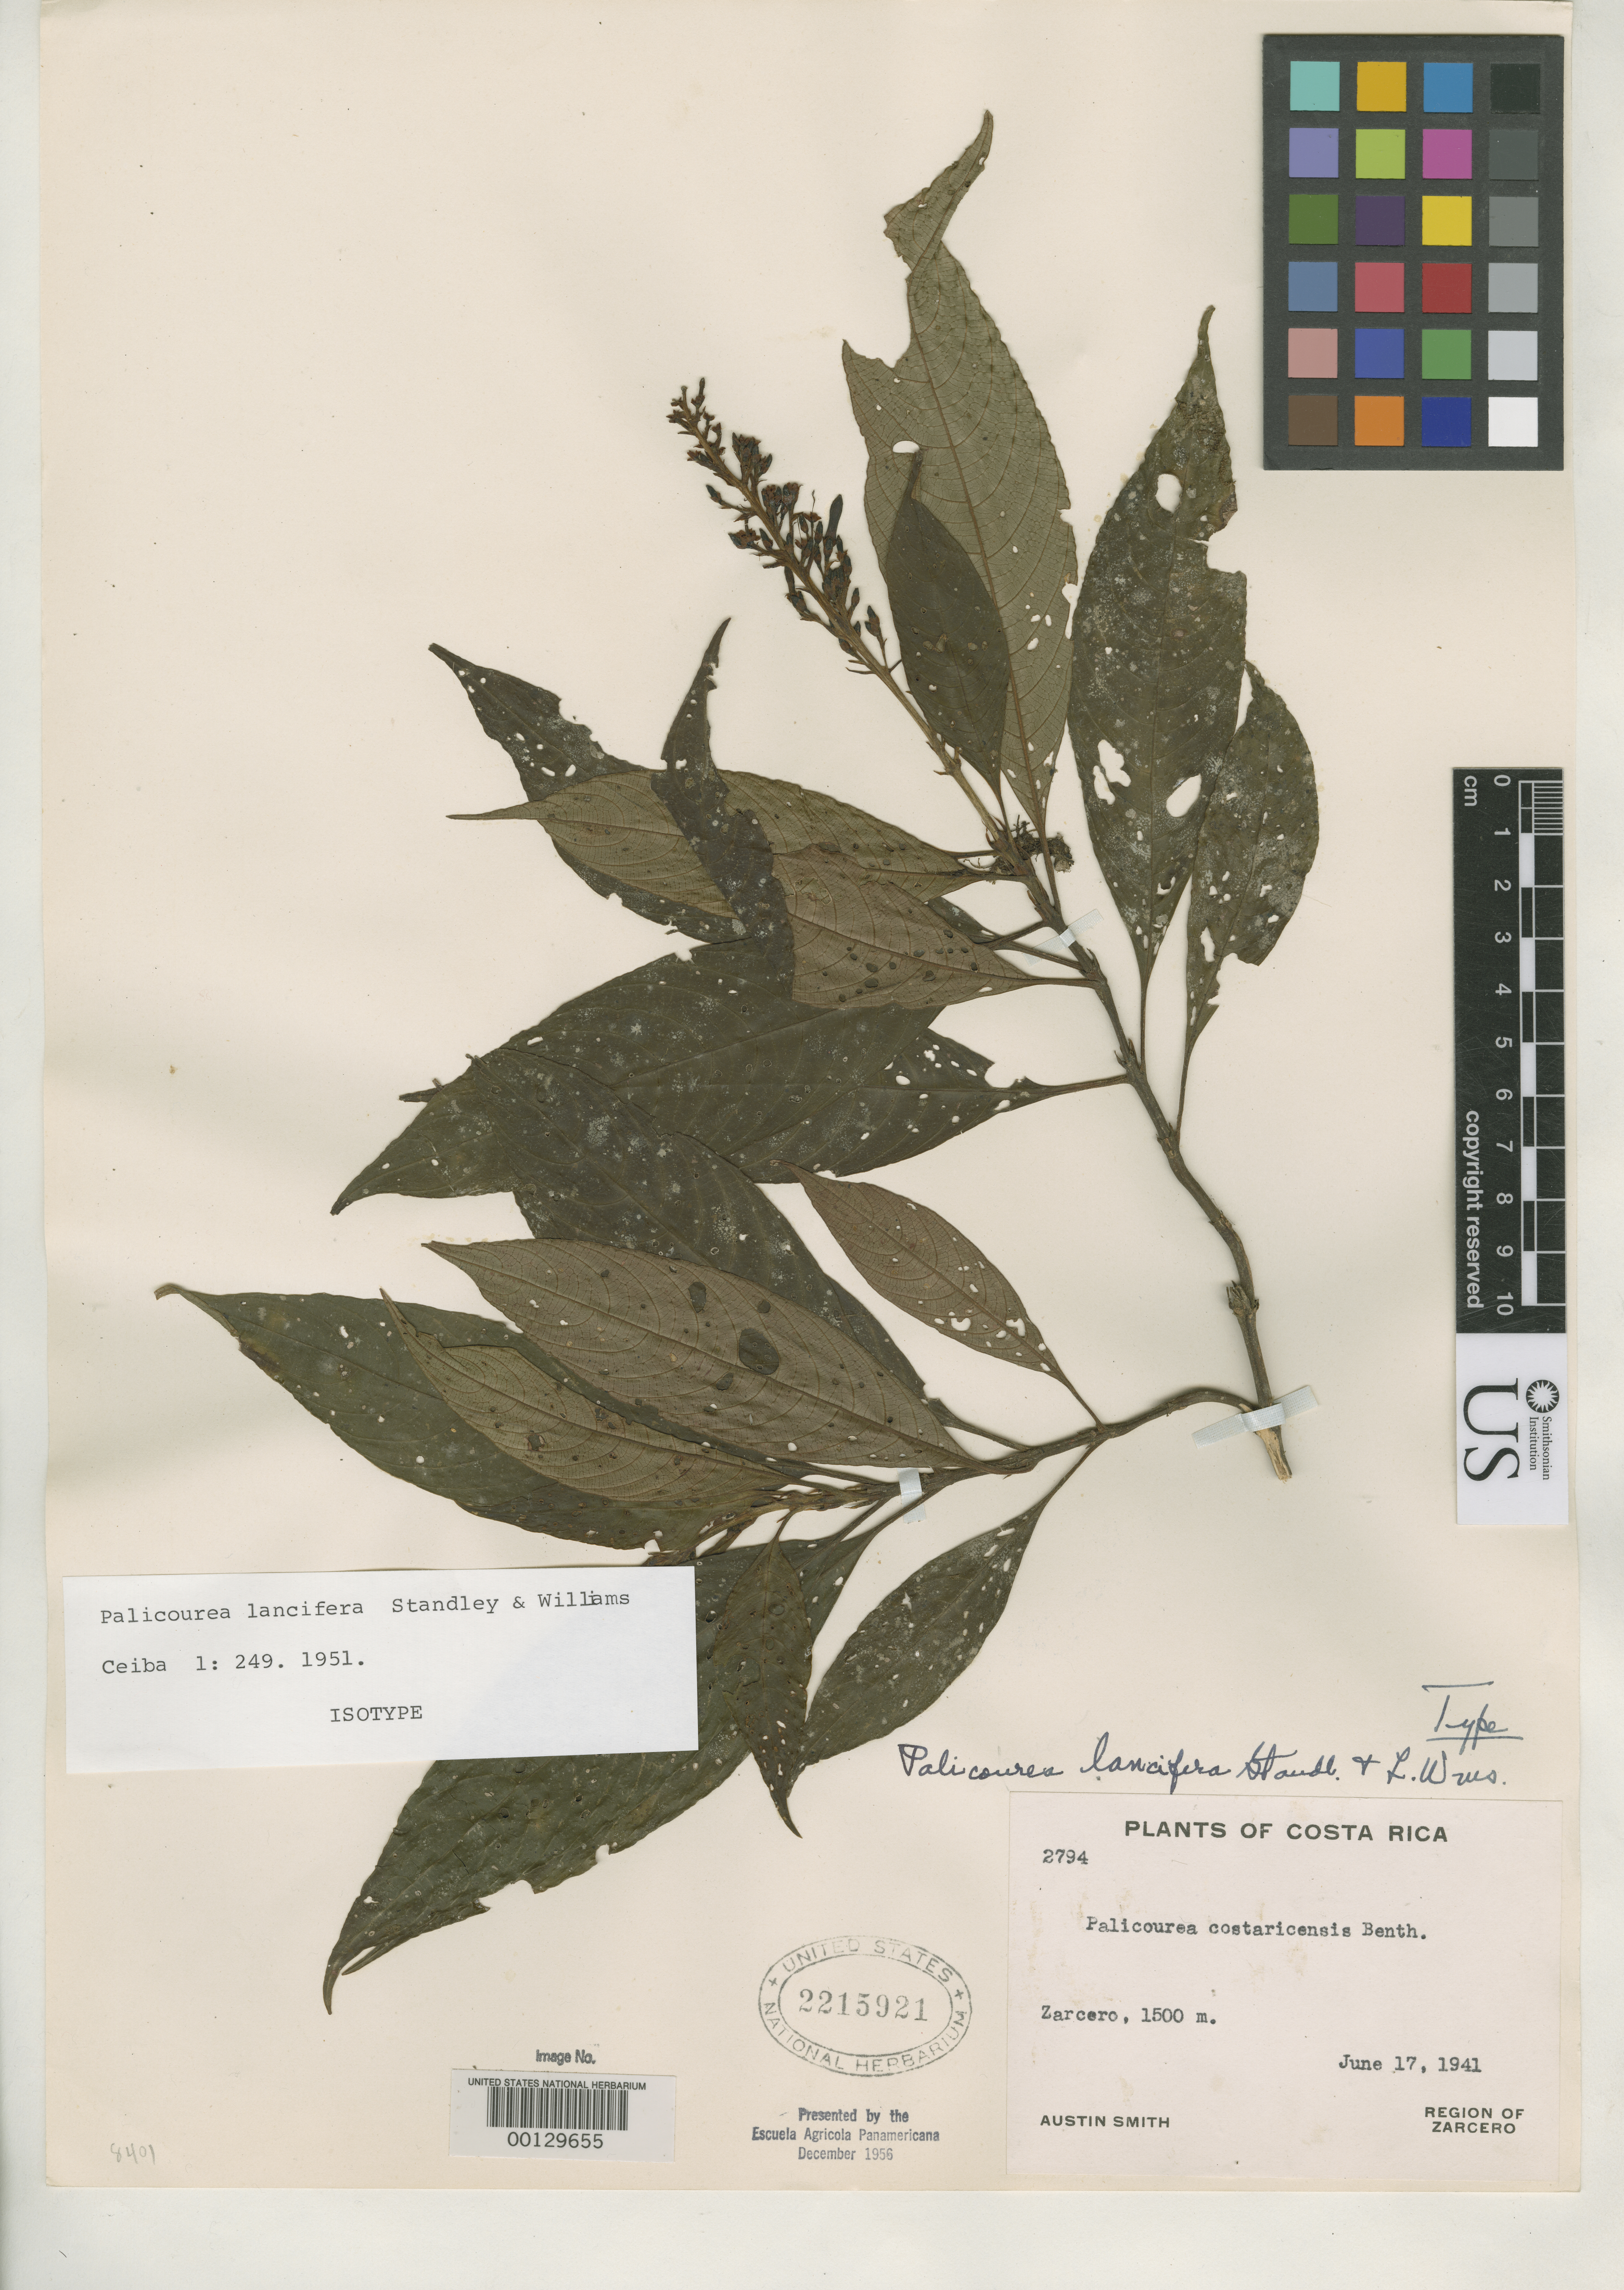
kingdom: Plantae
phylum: Tracheophyta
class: Magnoliopsida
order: Gentianales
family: Rubiaceae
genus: Palicourea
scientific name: Palicourea lancifera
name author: Standl. & L.O. Williams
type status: Holotype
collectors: Aust P. Smith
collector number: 2794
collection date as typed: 17 Jun 1941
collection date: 1941-06-17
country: Costa Rica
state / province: Alajuela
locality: Zarcero, Zarcero Region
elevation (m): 1500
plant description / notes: "Presented by the Escuela Agricola Panamericana December 1956." Holotype, transferred from EAP to US (see Dorr et al. 2009, Taxon 58: 993-1001).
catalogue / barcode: US 2215921